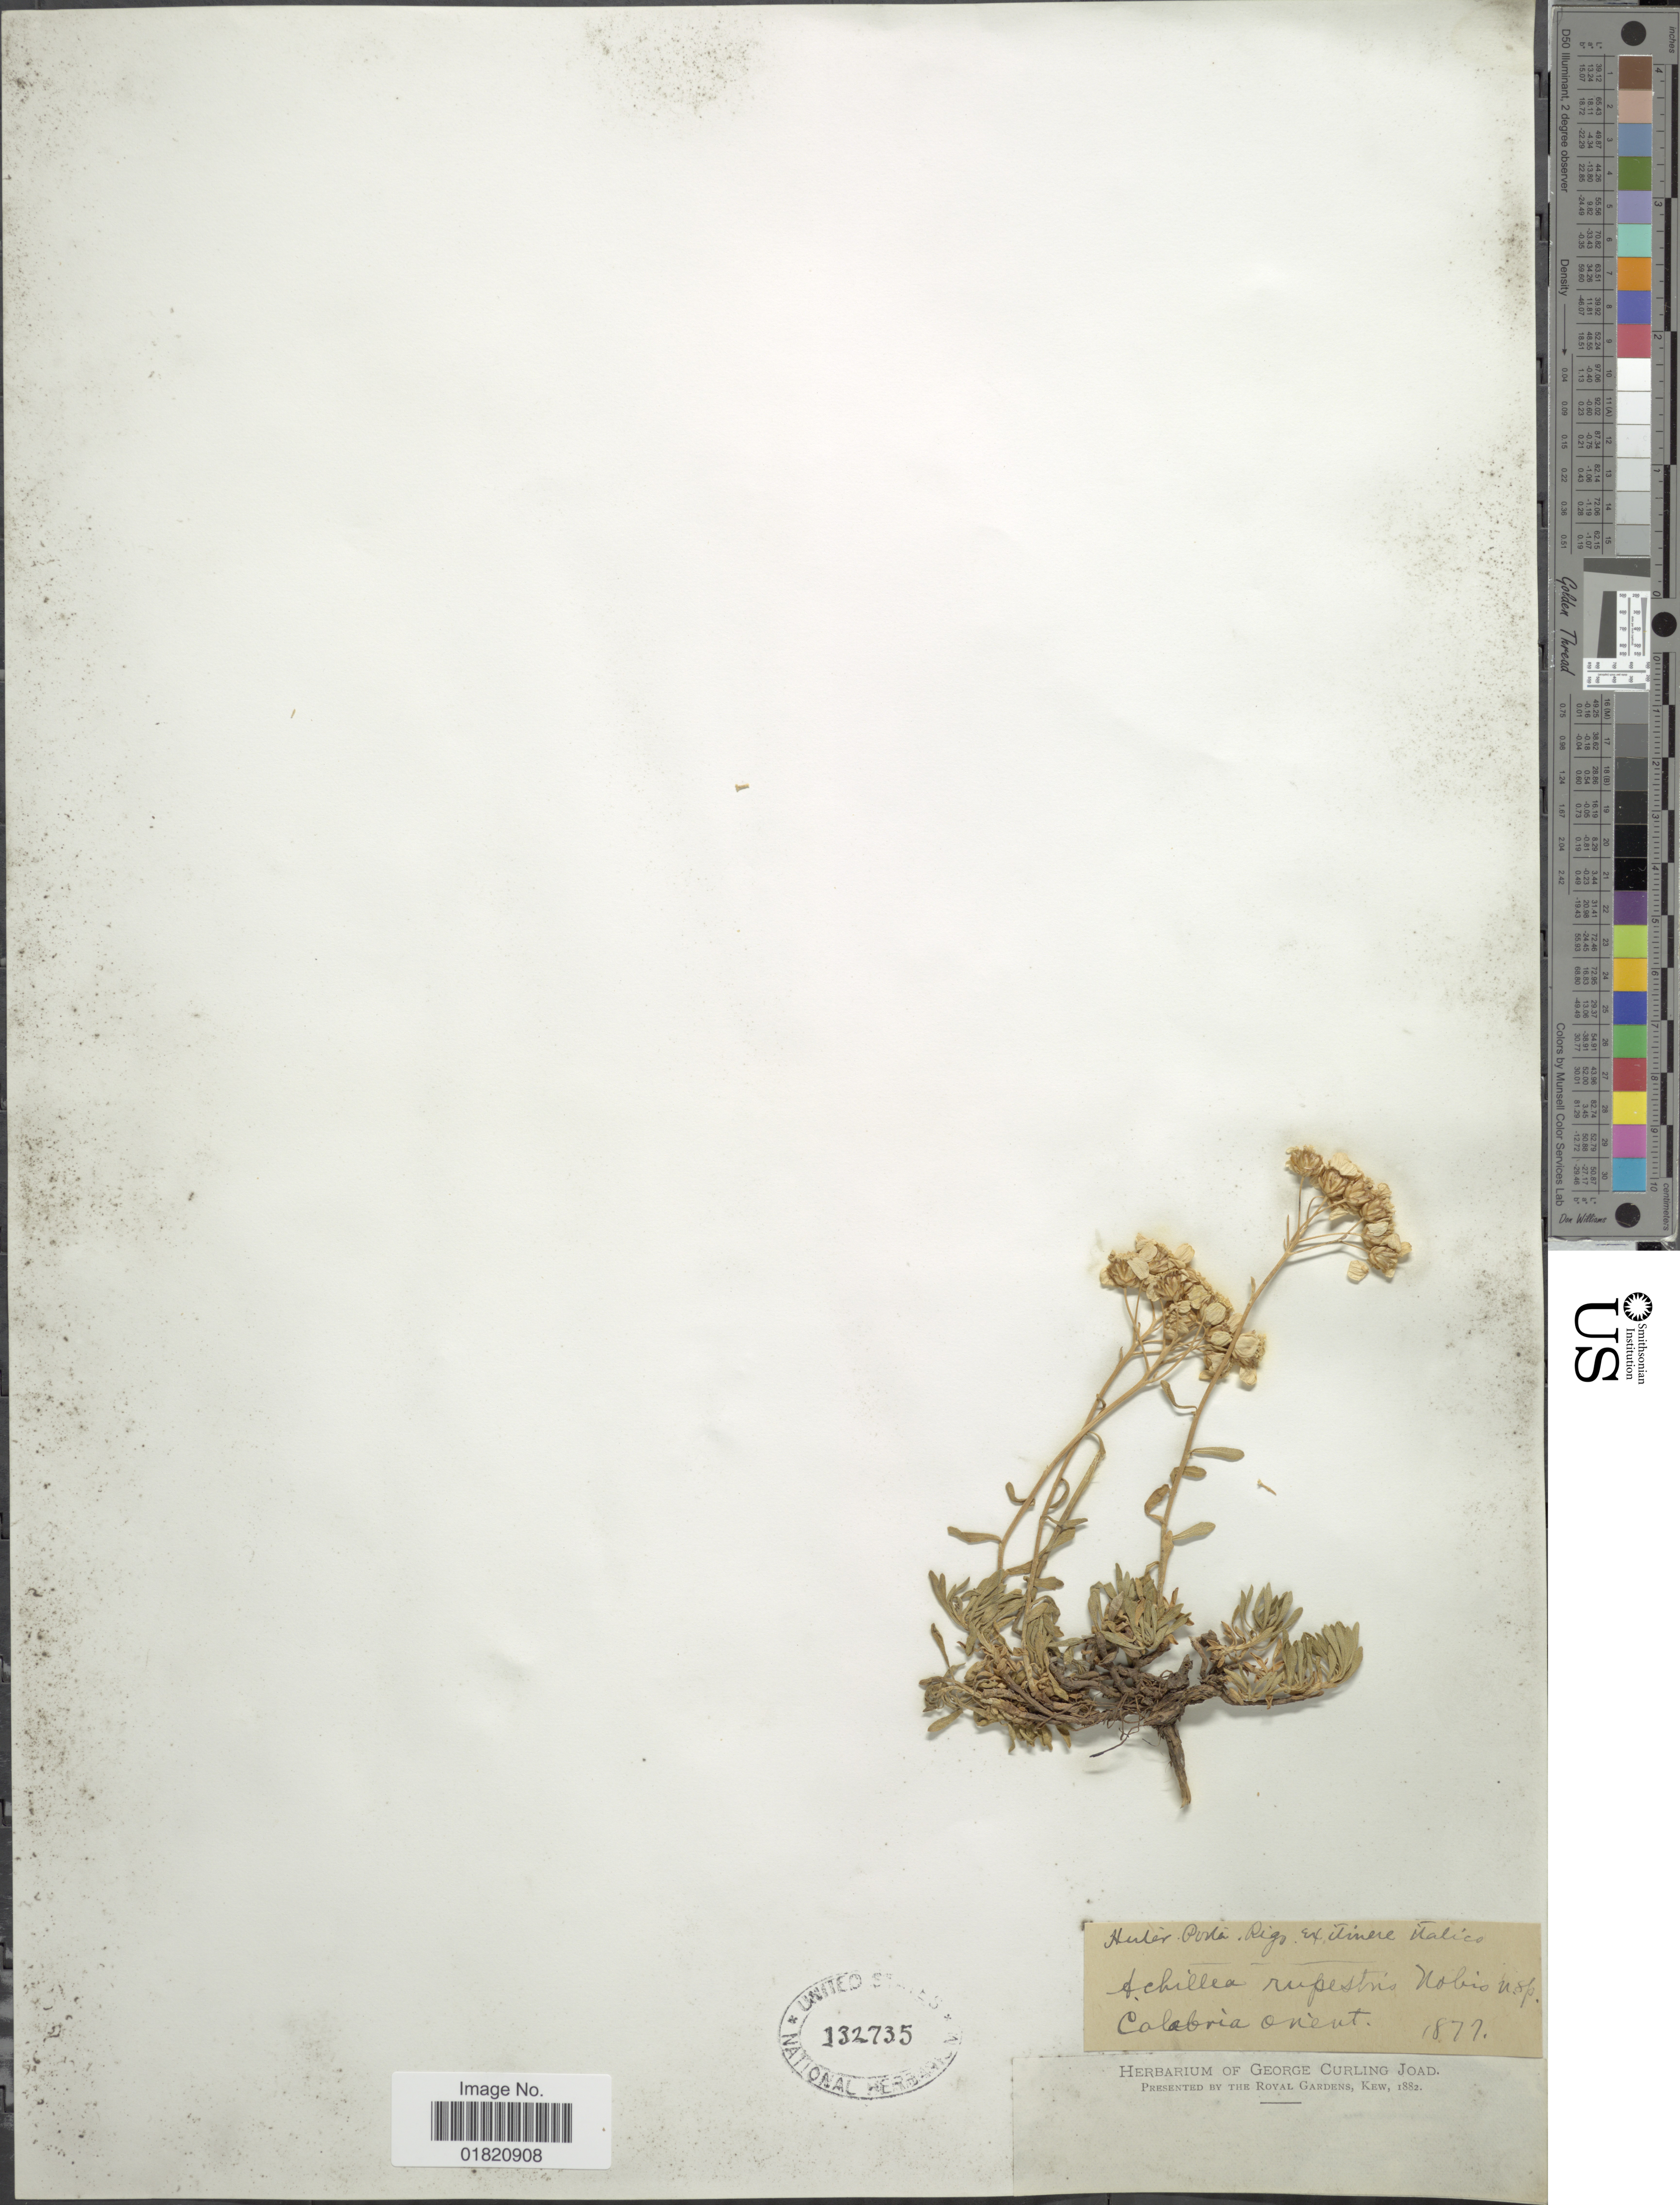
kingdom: Plantae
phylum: Tracheophyta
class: Magnoliopsida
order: Asterales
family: Asteraceae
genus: Achillea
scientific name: Achillea rupestris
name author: Huter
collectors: -. Huter, -- Porta & -- Rigo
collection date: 1877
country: Italy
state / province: Calabria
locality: Calabria orient. Italico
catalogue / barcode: US 132735